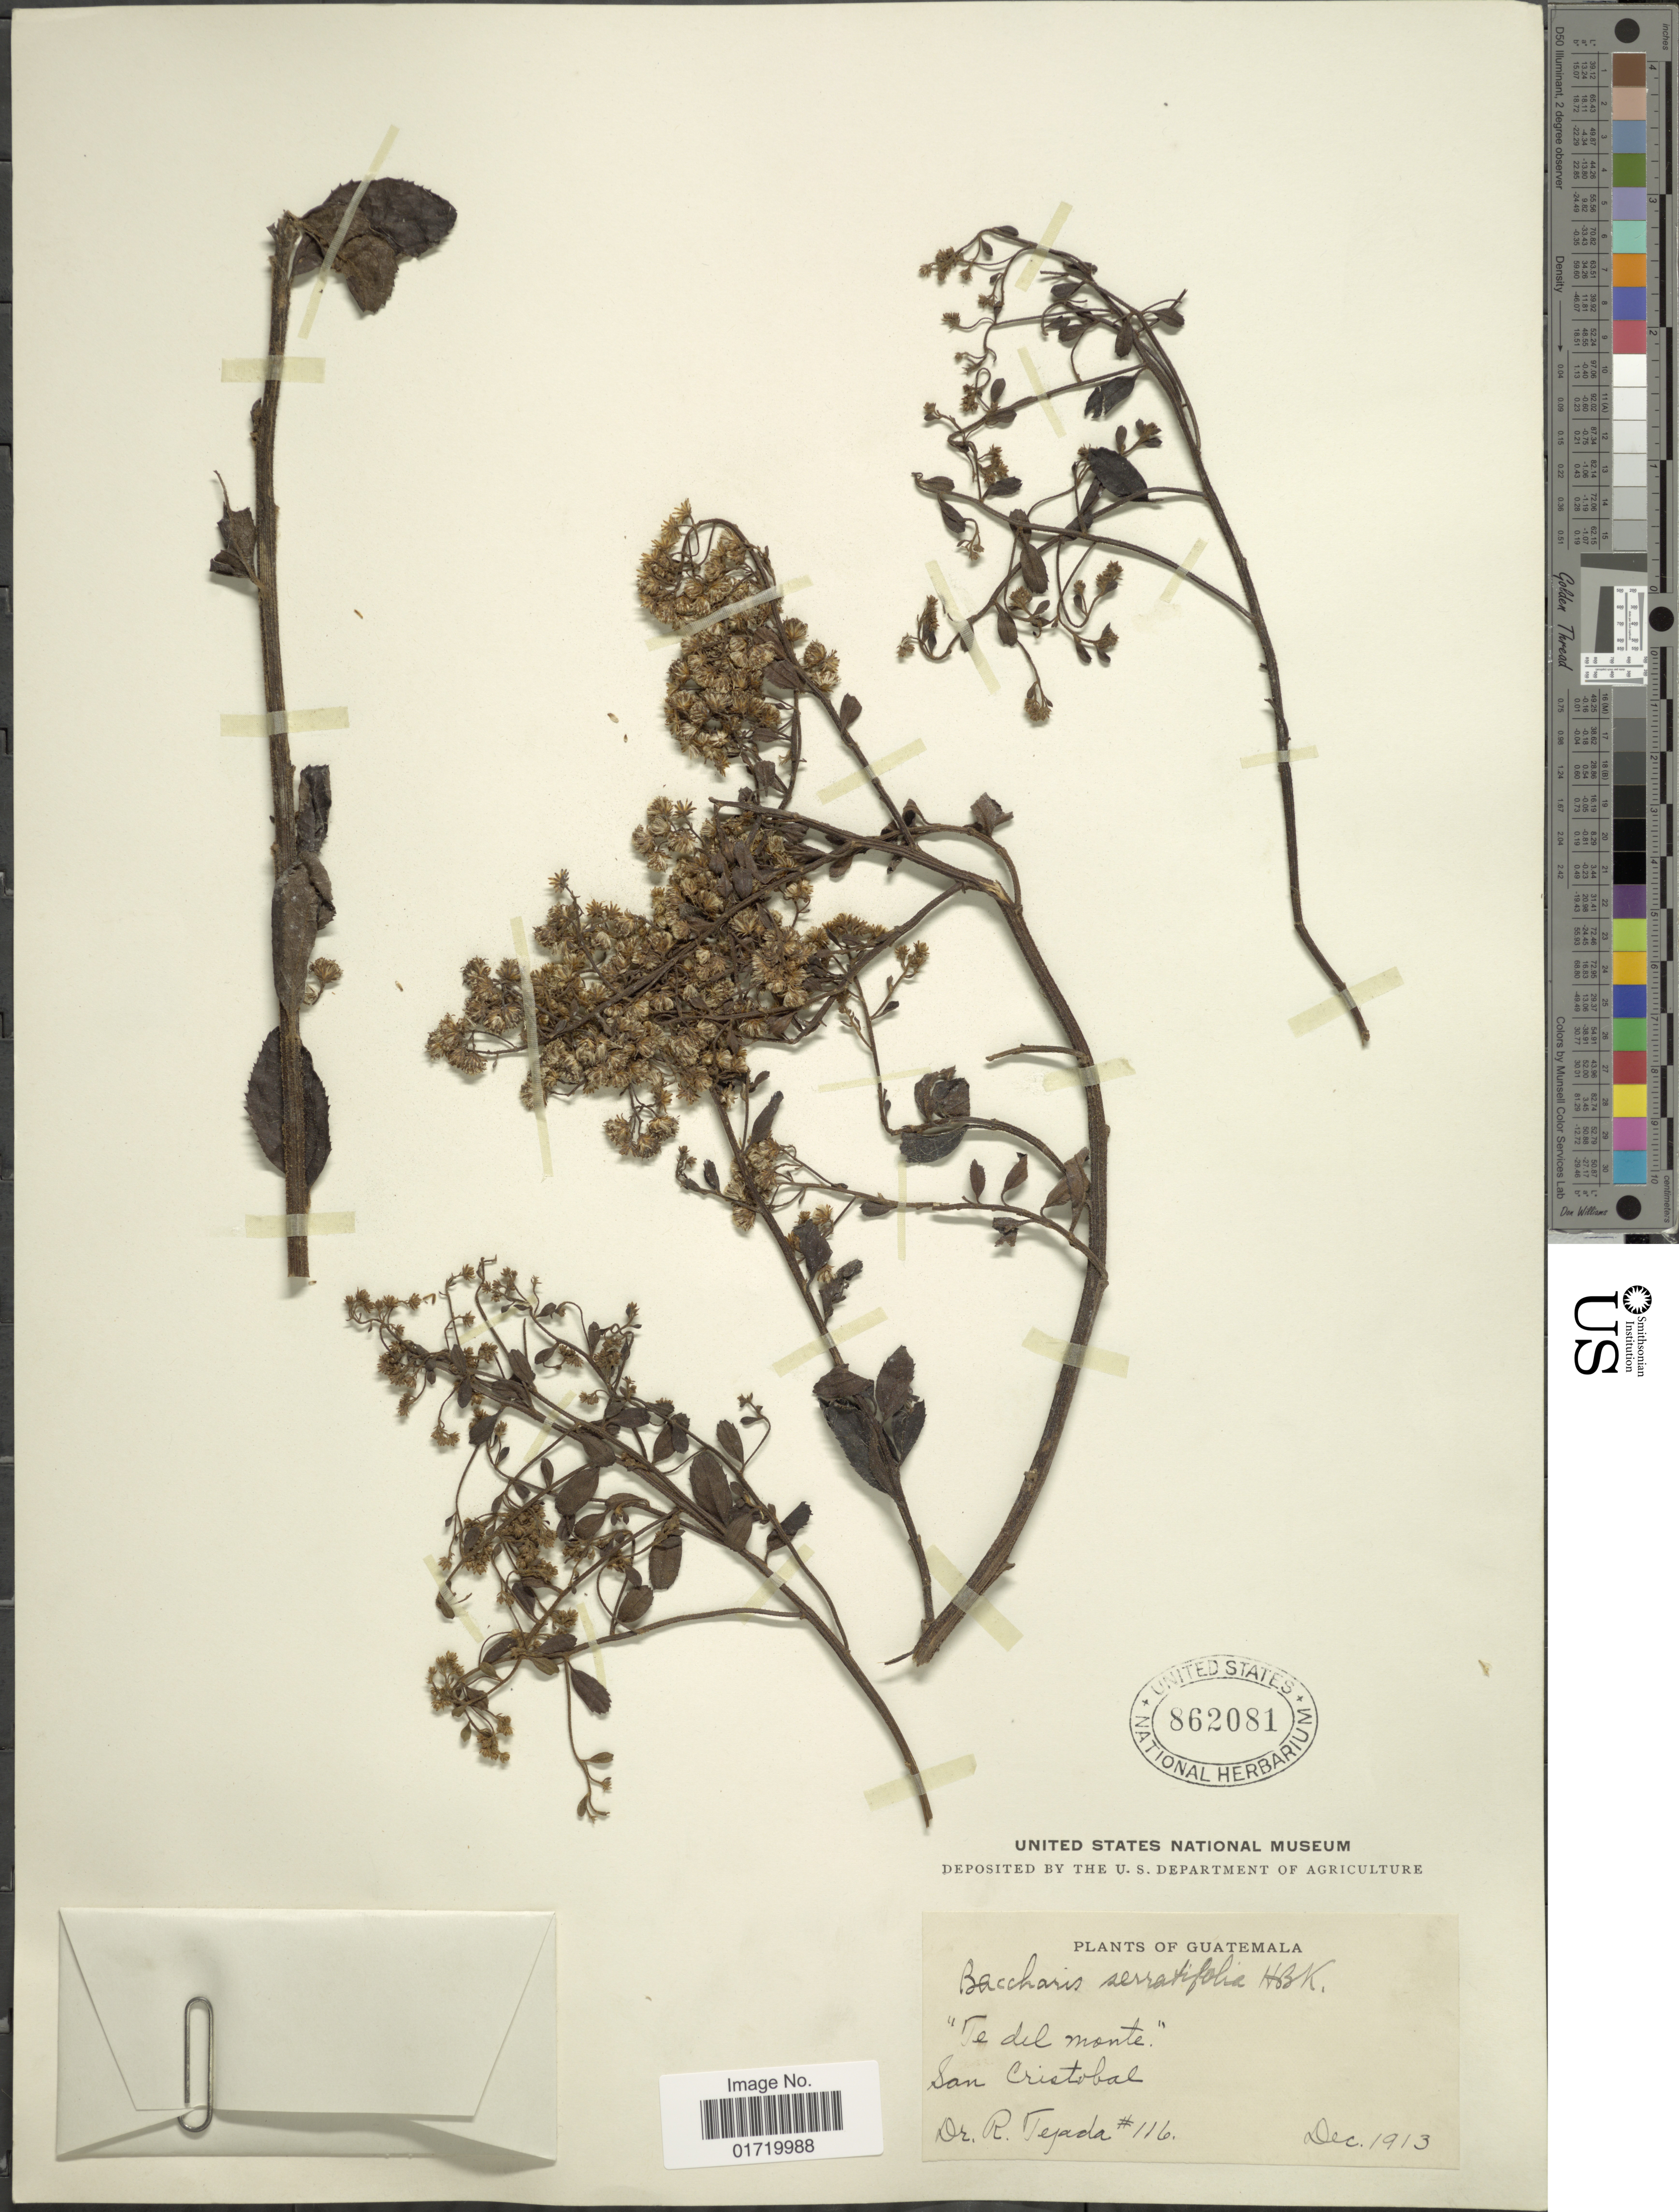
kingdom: Plantae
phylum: Tracheophyta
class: Magnoliopsida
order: Asterales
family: Asteraceae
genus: Baccharis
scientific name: Baccharis serrifolia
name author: DC.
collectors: R. Tejada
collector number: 116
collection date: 1913-12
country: Guatemala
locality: Te del monte, San Cristobal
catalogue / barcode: US 862081